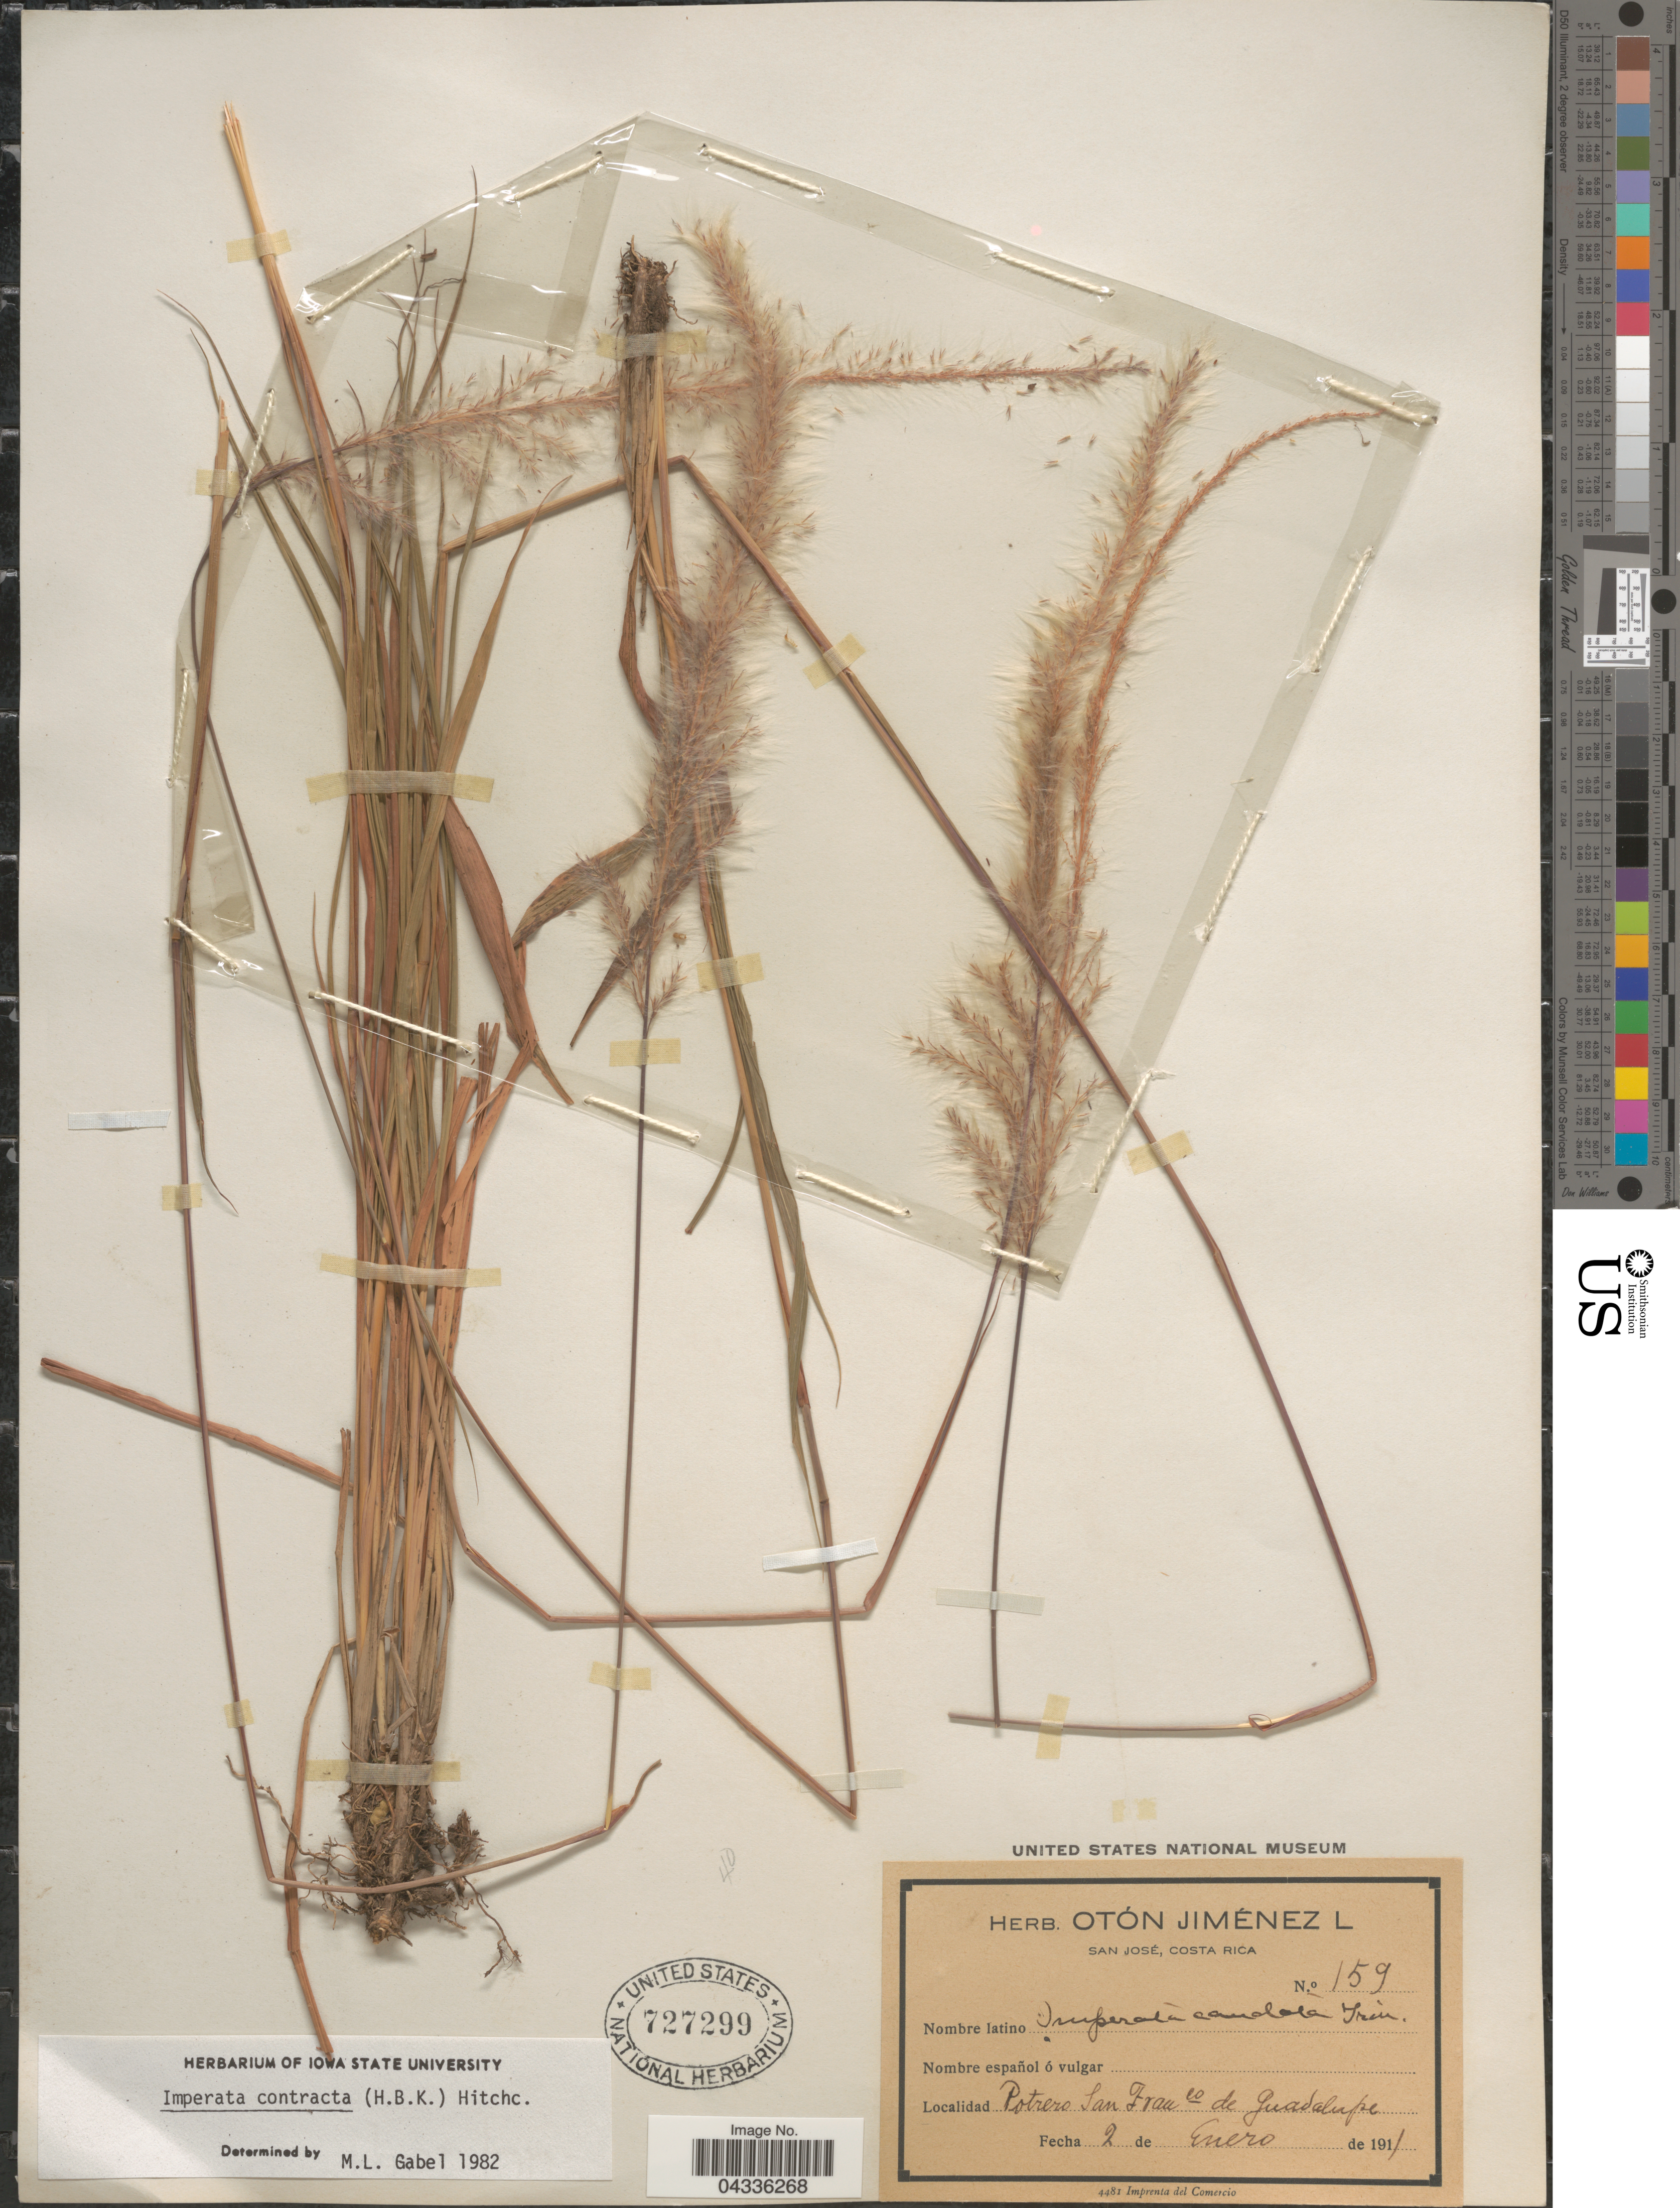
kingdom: Plantae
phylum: Tracheophyta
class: Liliopsida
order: Poales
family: Poaceae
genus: Imperata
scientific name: Imperata contracta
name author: (Kunth) Hitchc.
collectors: O. Jiménez L.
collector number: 159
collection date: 1911-01-02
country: Costa Rica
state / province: San José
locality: Potrero San Franco de Guadalupe.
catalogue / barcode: US 727299